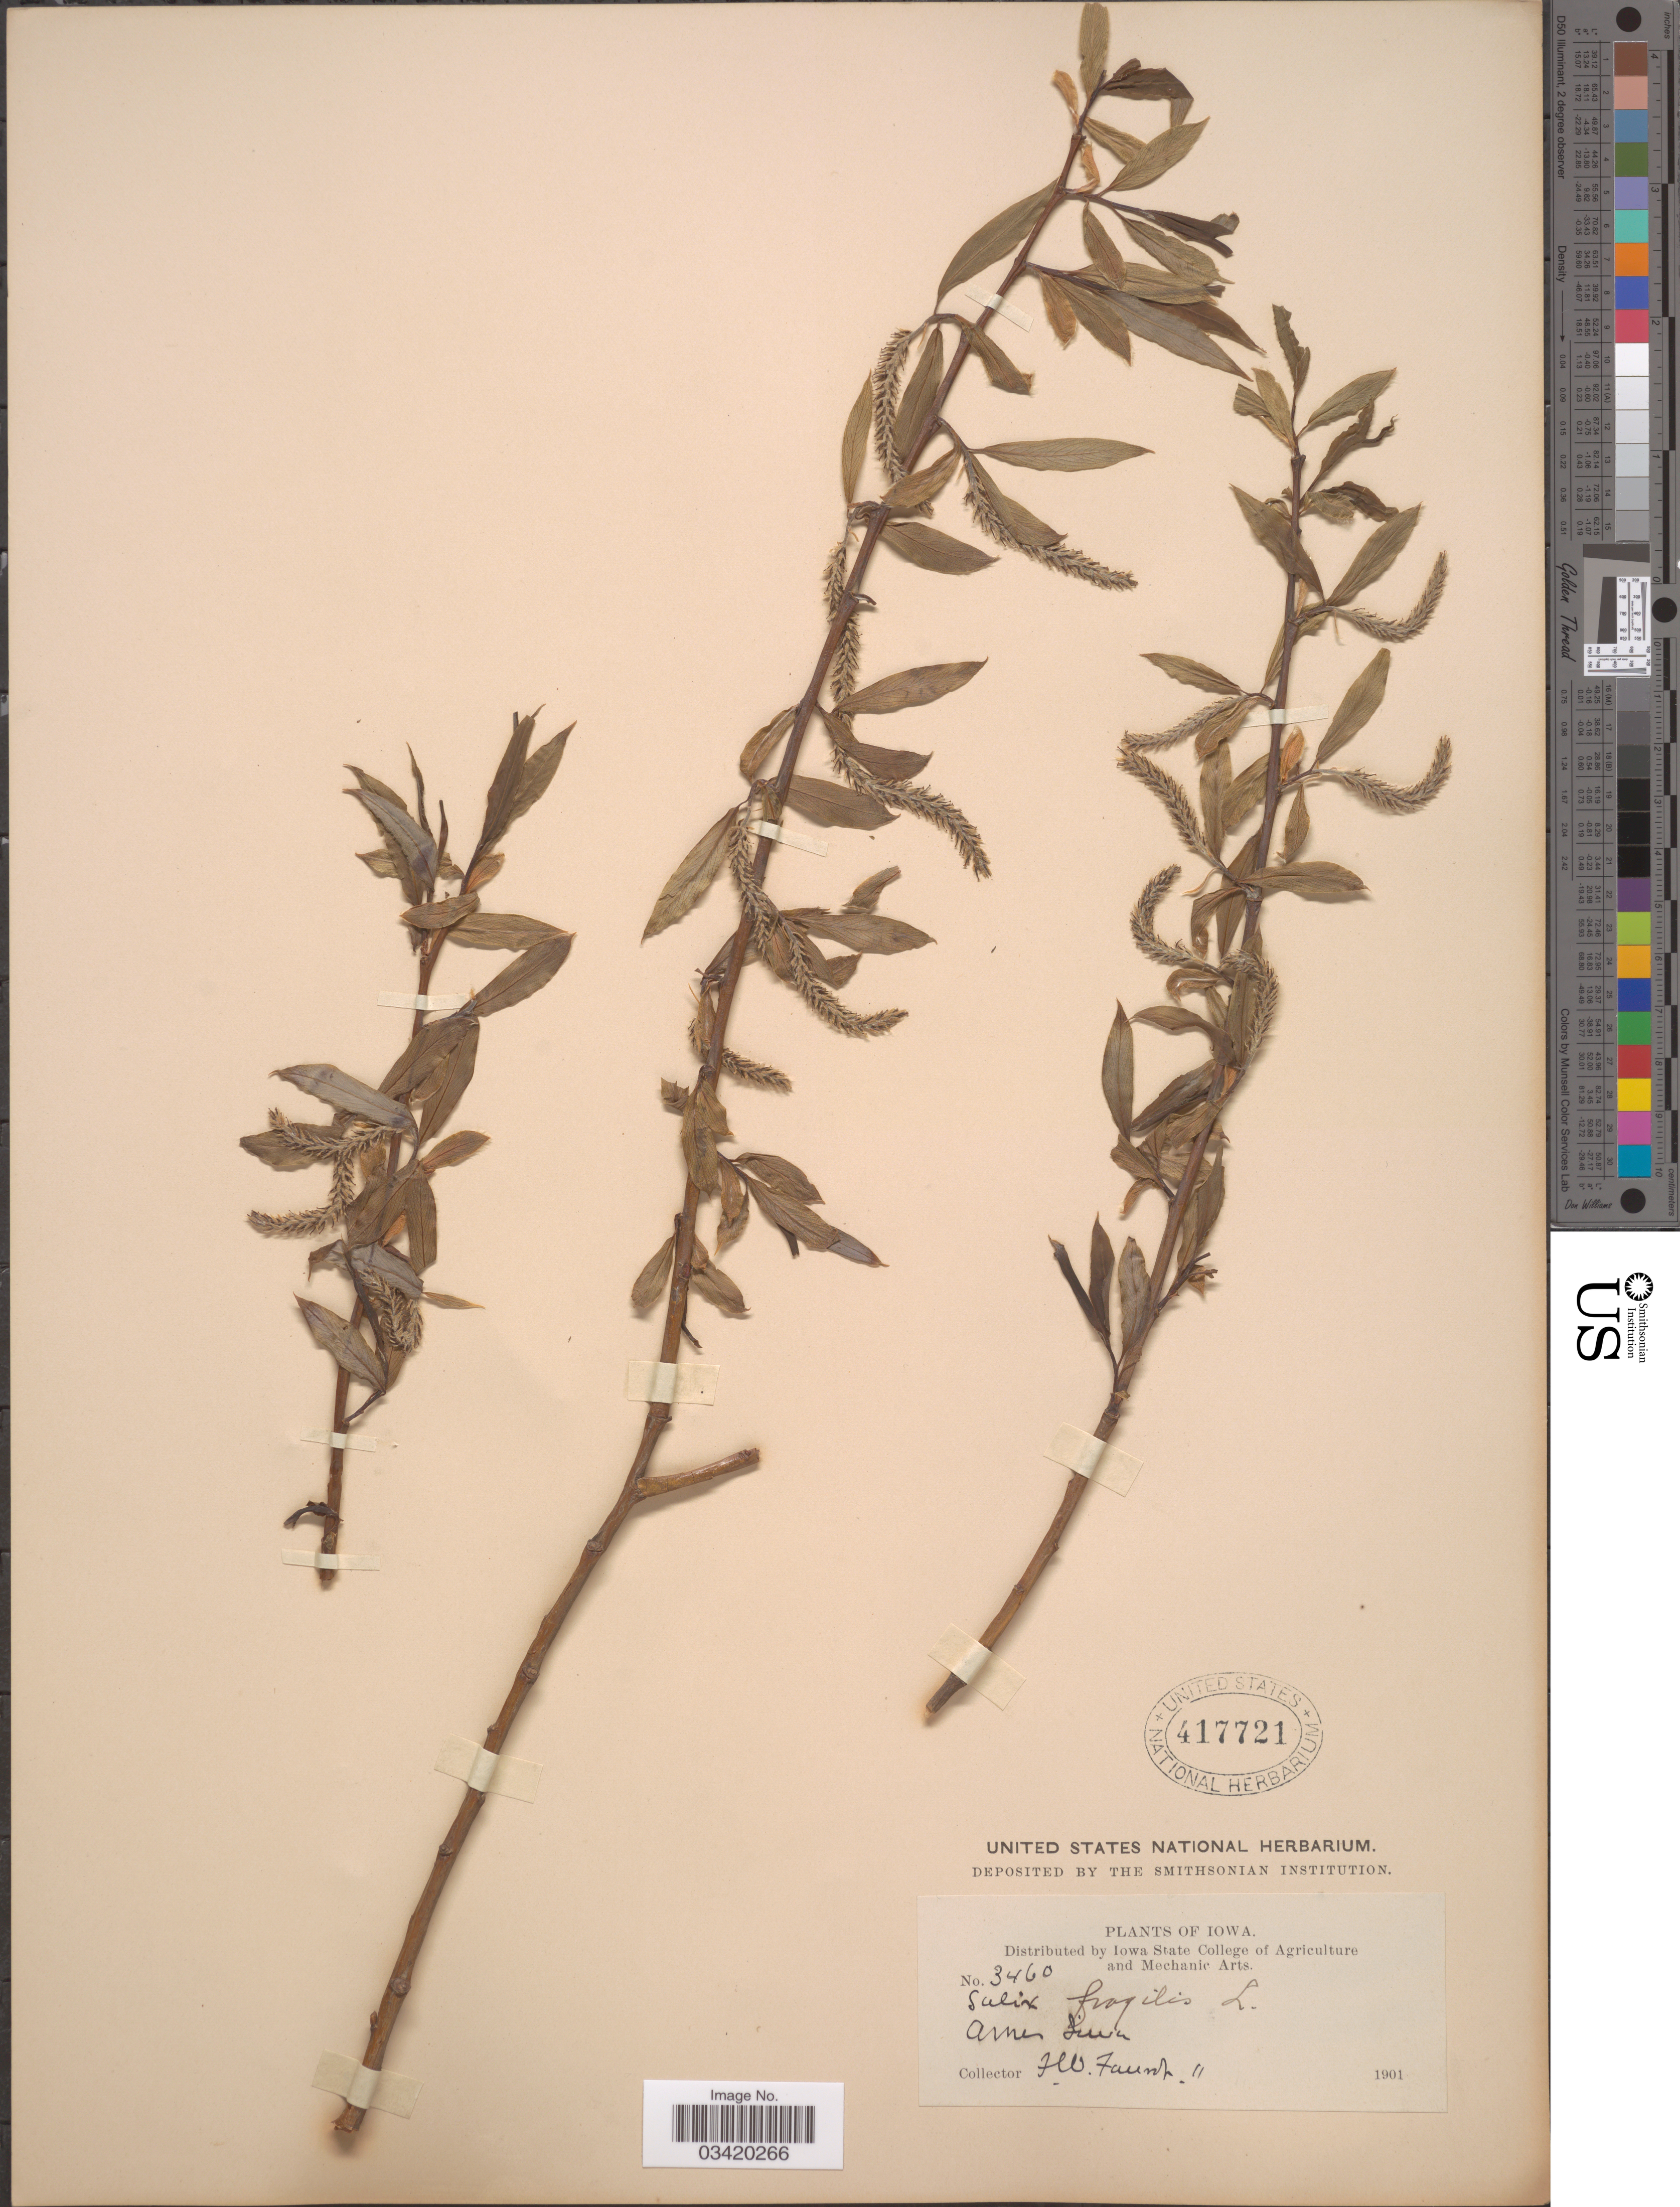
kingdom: Plantae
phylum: Tracheophyta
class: Magnoliopsida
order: Malpighiales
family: Salicaceae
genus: Salix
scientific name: Salix fragilis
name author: L.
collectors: F. Faunt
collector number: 3460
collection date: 1901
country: United States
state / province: Iowa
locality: Ames.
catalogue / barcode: US 417721